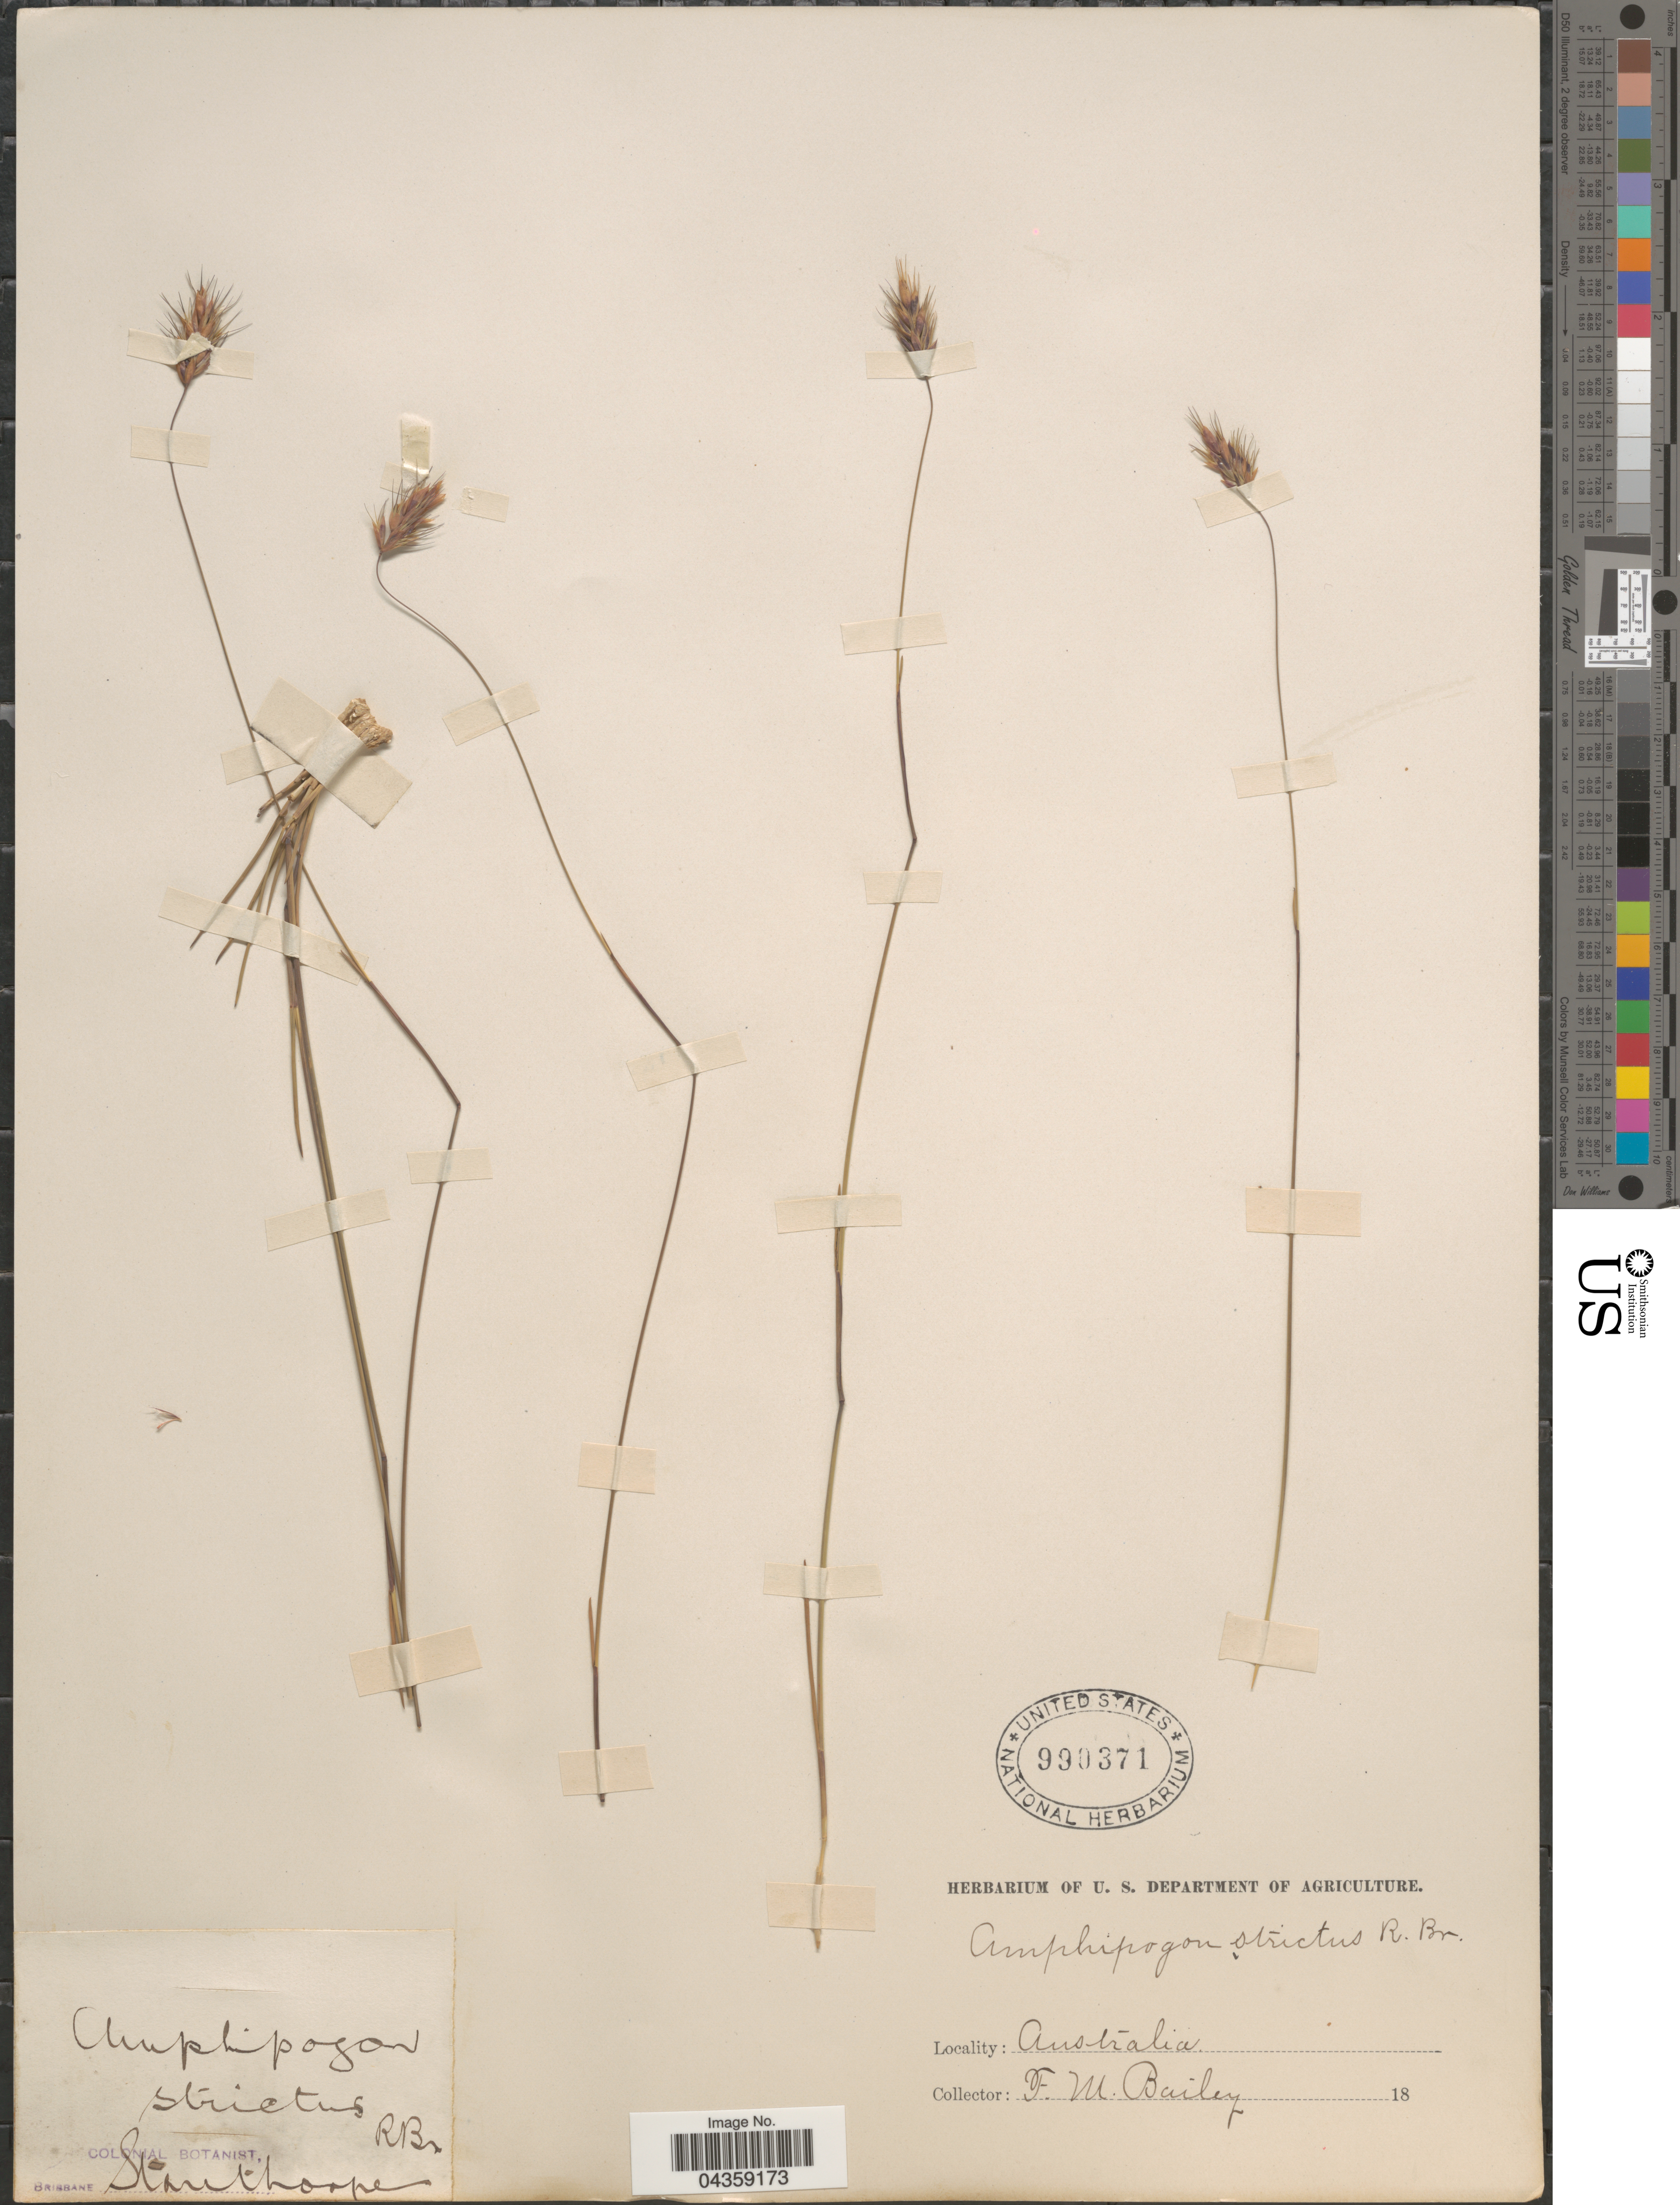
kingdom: Plantae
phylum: Tracheophyta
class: Liliopsida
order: Poales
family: Poaceae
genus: Amphipogon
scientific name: Amphipogon strictus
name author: R. Br.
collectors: F. M. Bailey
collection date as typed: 18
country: Australia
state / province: Queensland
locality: Brisbane. Stanthorpe.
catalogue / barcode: US 990371